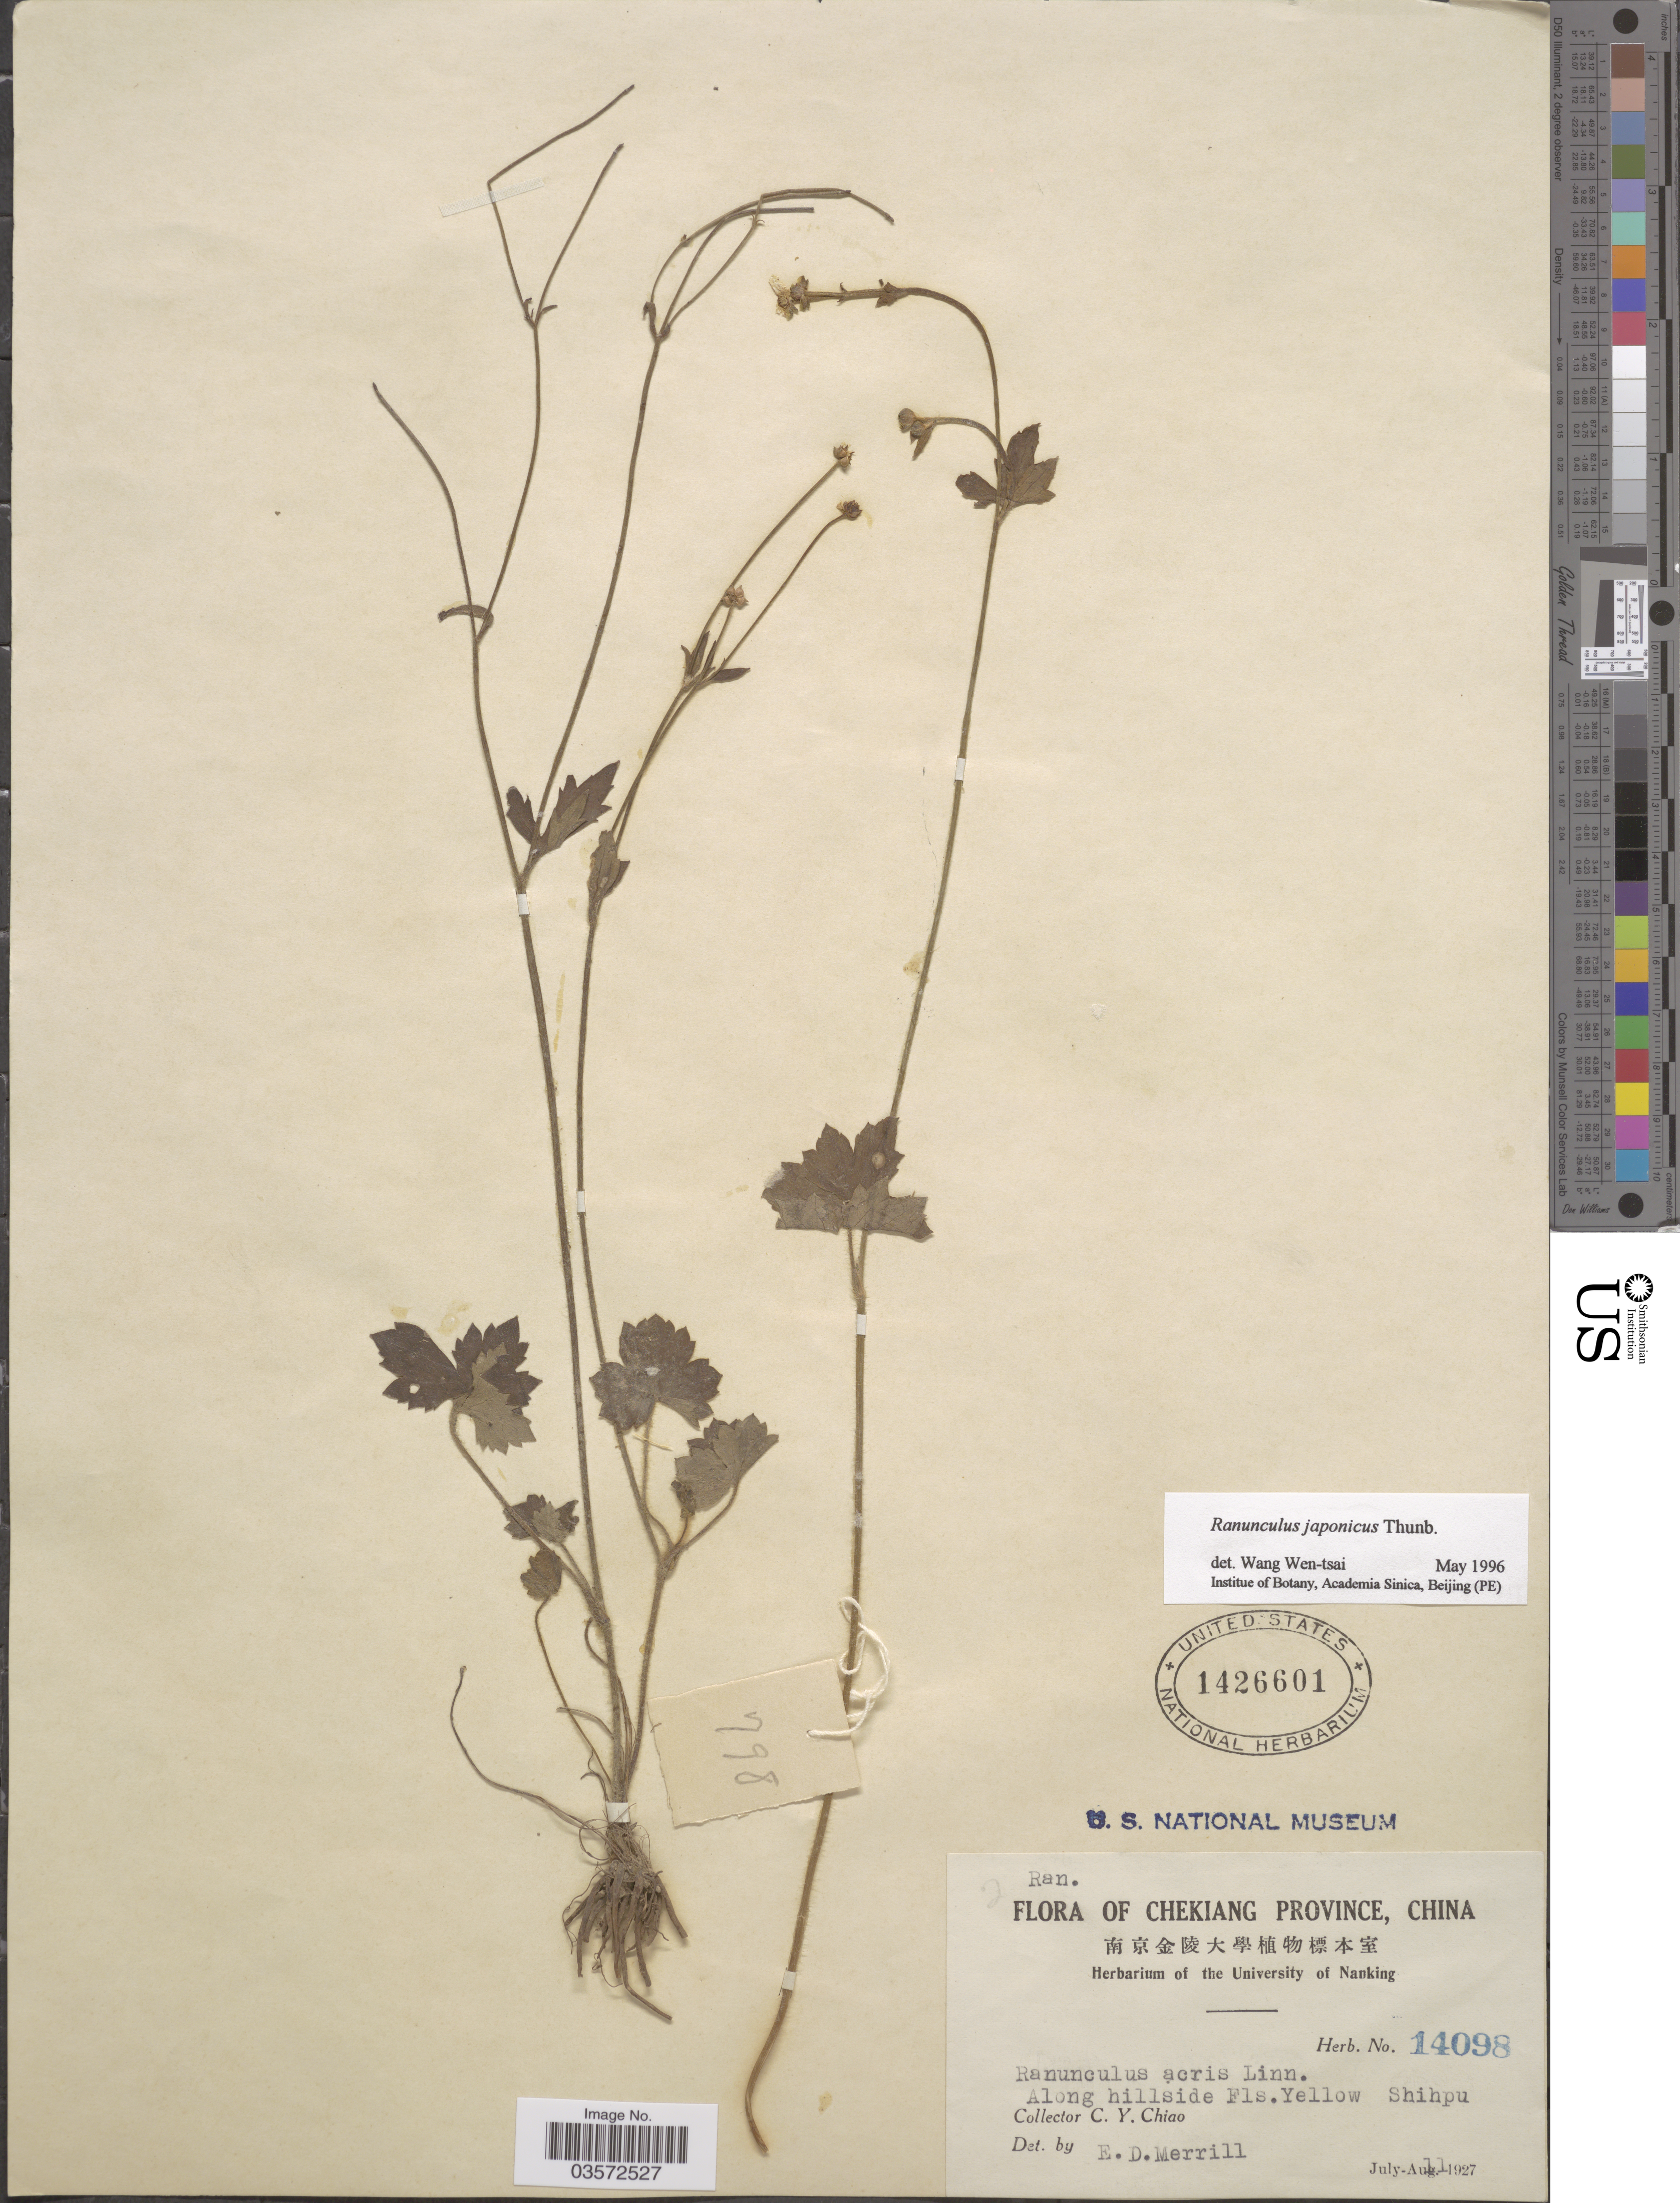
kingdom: Plantae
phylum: Tracheophyta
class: Magnoliopsida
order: Ranunculales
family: Ranunculaceae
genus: Ranunculus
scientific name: Ranunculus japonicus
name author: Thunb.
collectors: C. Y. Chiao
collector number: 14098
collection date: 1927-08-11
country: China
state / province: Zhejiang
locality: Chekiang Province. Along hillside Shihpu.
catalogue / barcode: US 1426601